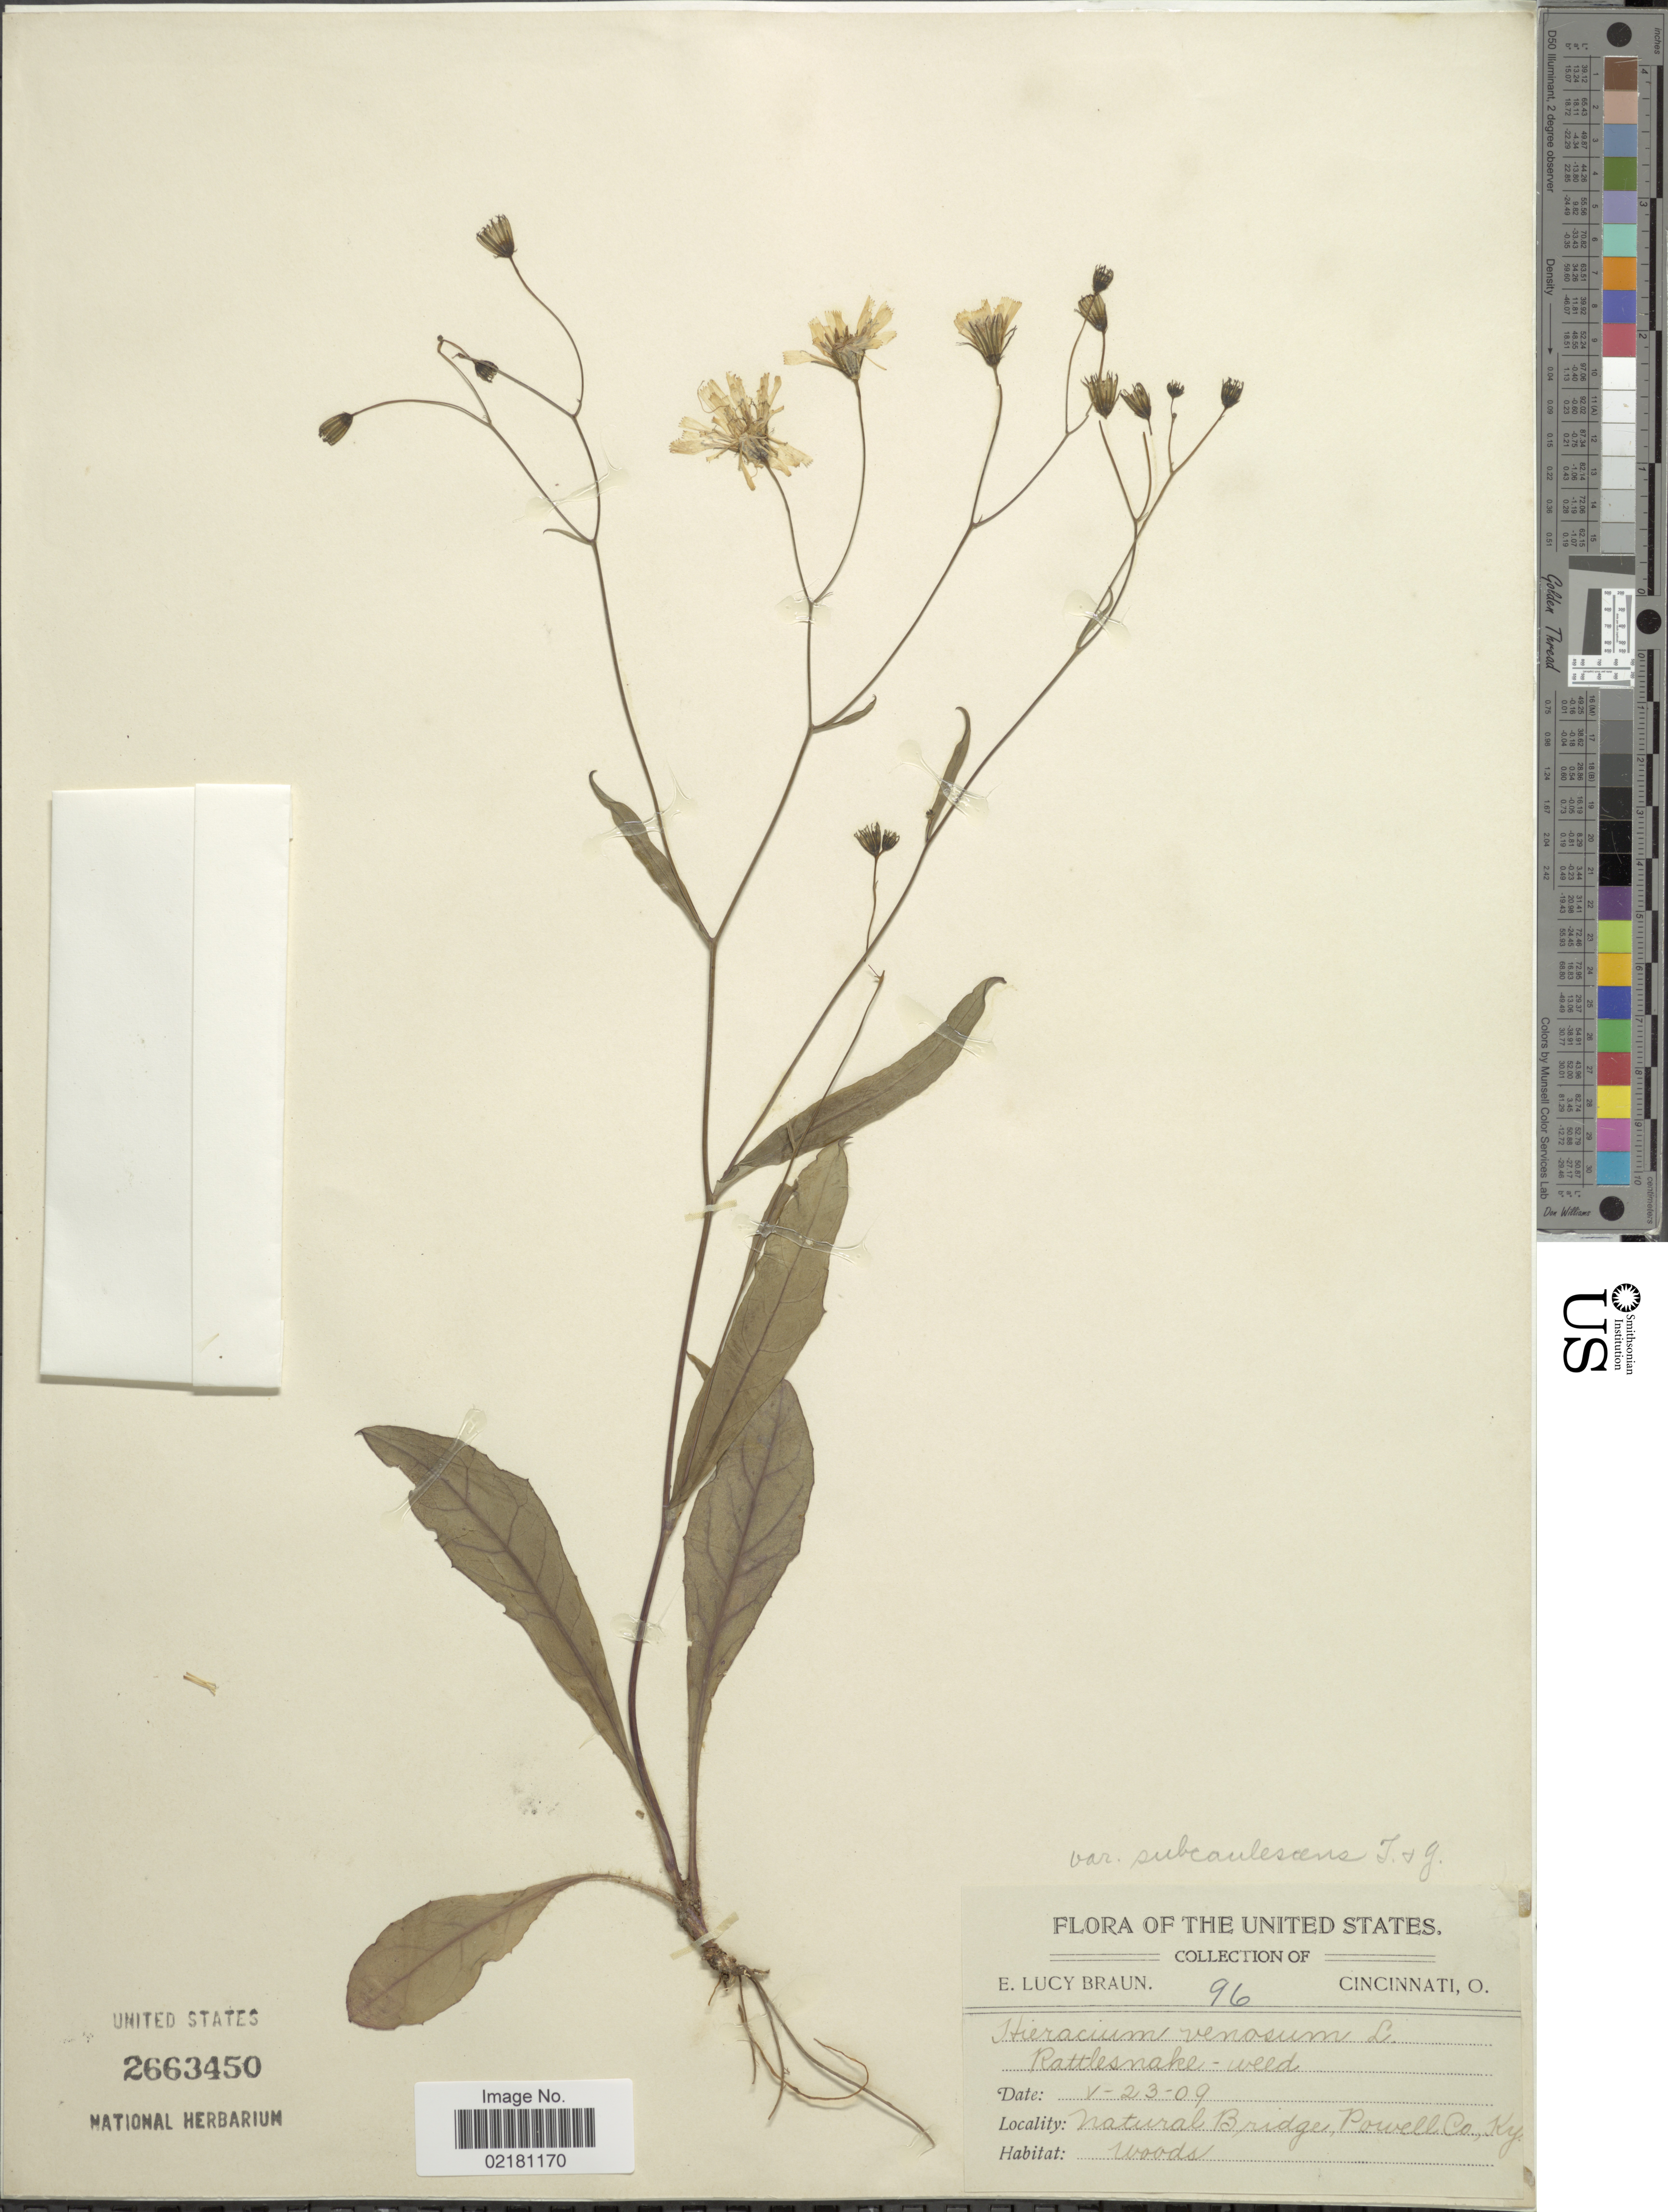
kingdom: Plantae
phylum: Tracheophyta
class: Magnoliopsida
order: Asterales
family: Asteraceae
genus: Hieracium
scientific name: Hieracium venosum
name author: L.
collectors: E. L. Braun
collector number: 96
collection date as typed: Transcribed d/m/y: 23/5/09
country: United States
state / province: Kentucky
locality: Natural Bridge, Powell Co., Ky.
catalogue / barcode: US 2663450